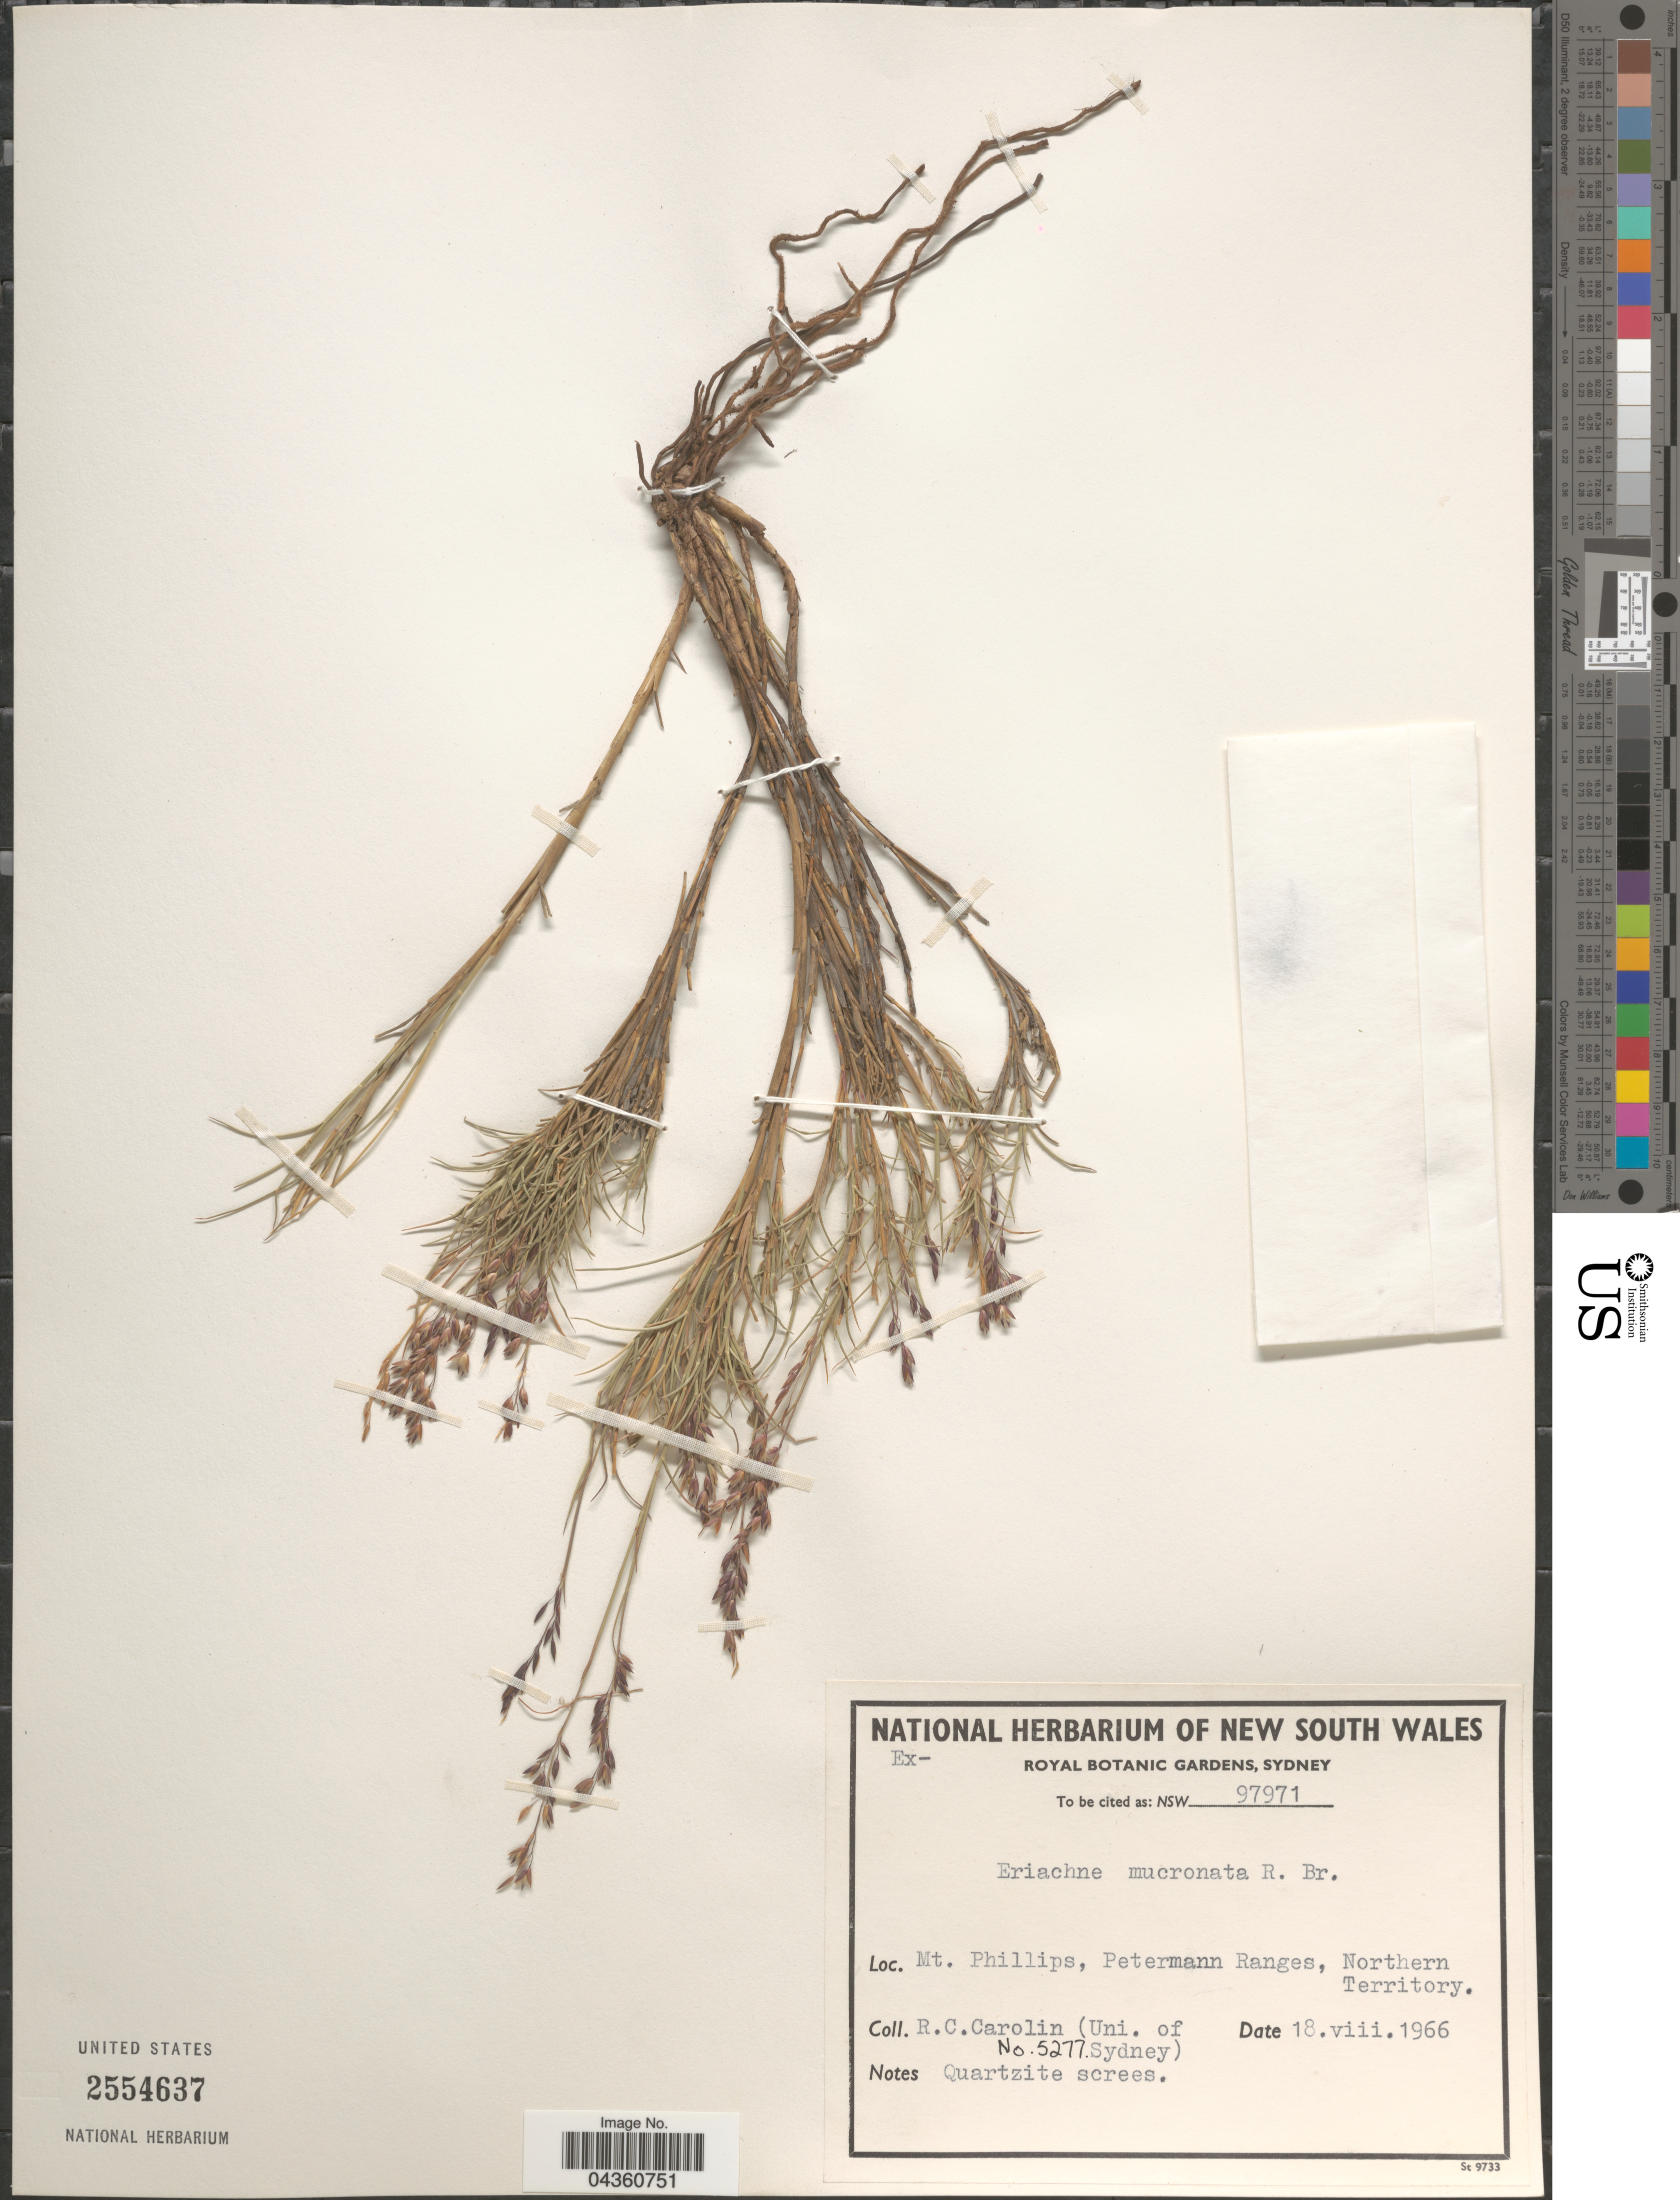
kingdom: Plantae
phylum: Tracheophyta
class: Liliopsida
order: Poales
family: Poaceae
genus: Eriachne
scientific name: Eriachne mucronata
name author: R. Br.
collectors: R. Carolin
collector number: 5277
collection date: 1966-08-18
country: Australia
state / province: Northern Territory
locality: Mt. Phillips, Petermann Ranges.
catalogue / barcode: US 2554637